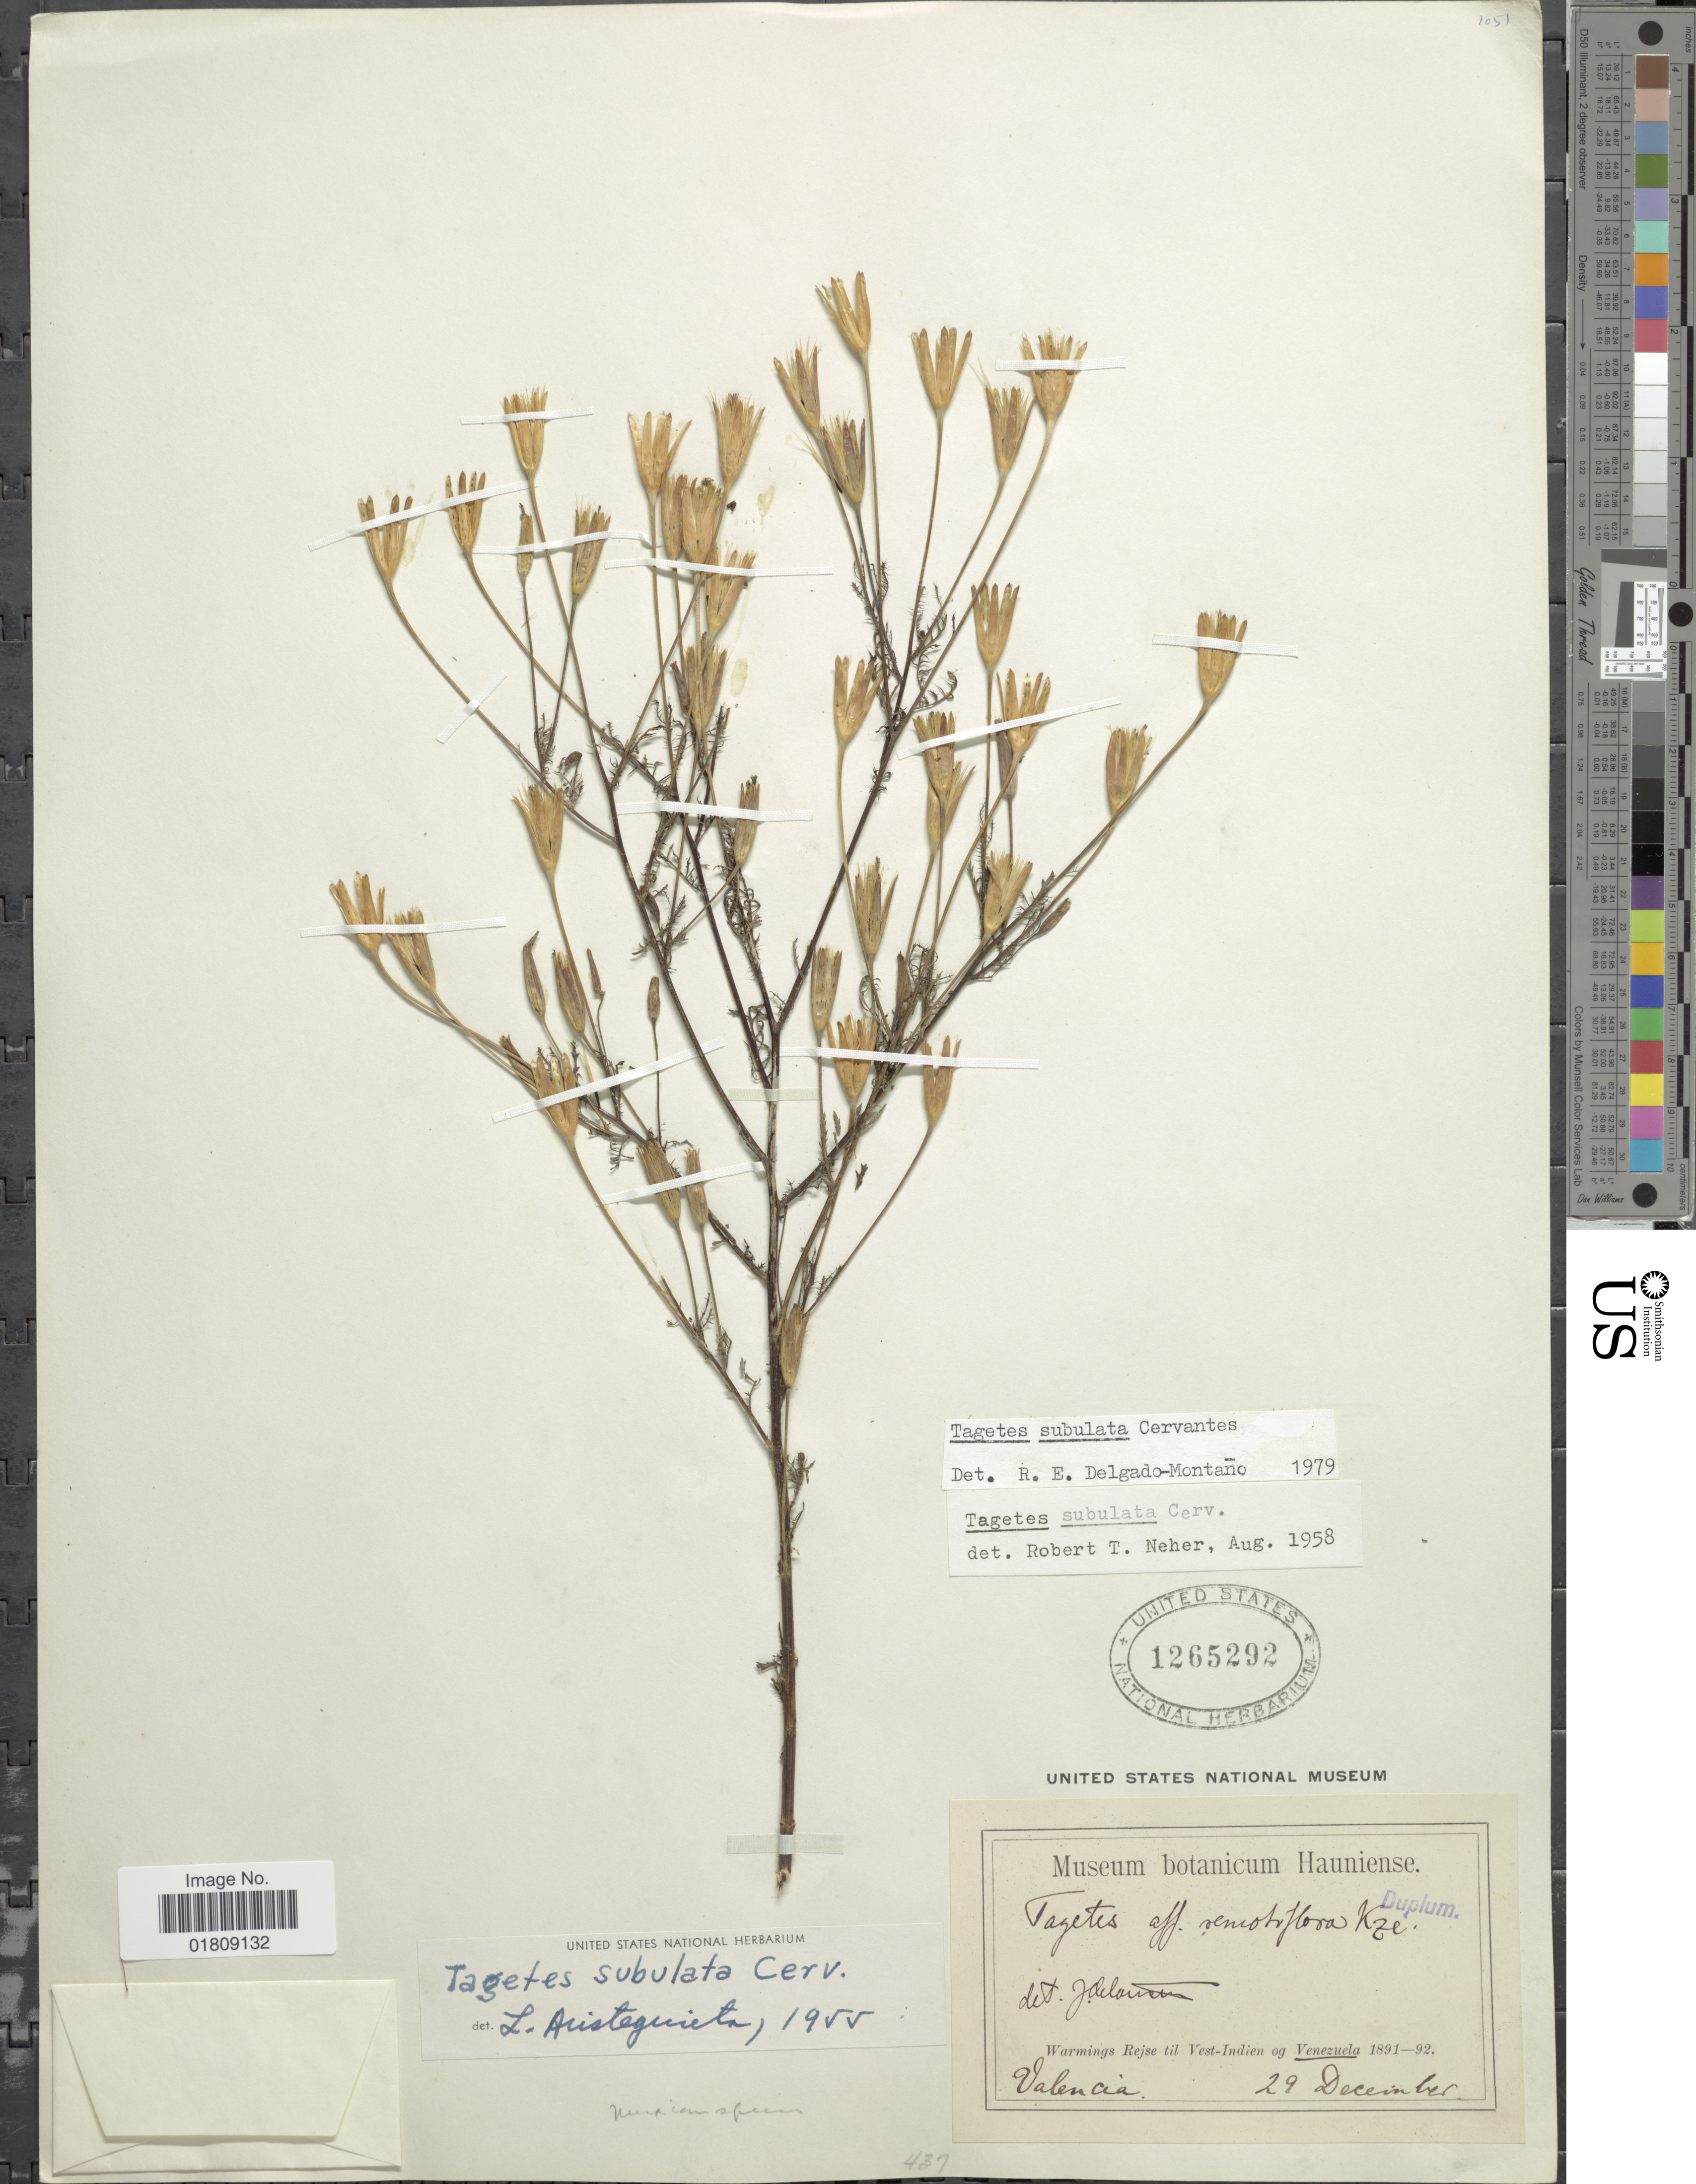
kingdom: Plantae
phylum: Tracheophyta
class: Magnoliopsida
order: Asterales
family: Asteraceae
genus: Tagetes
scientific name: Tagetes subulata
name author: Cerv.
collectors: -. Valencia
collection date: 1891-12-29/1892-12-29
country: Venezuela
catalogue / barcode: US 1265292